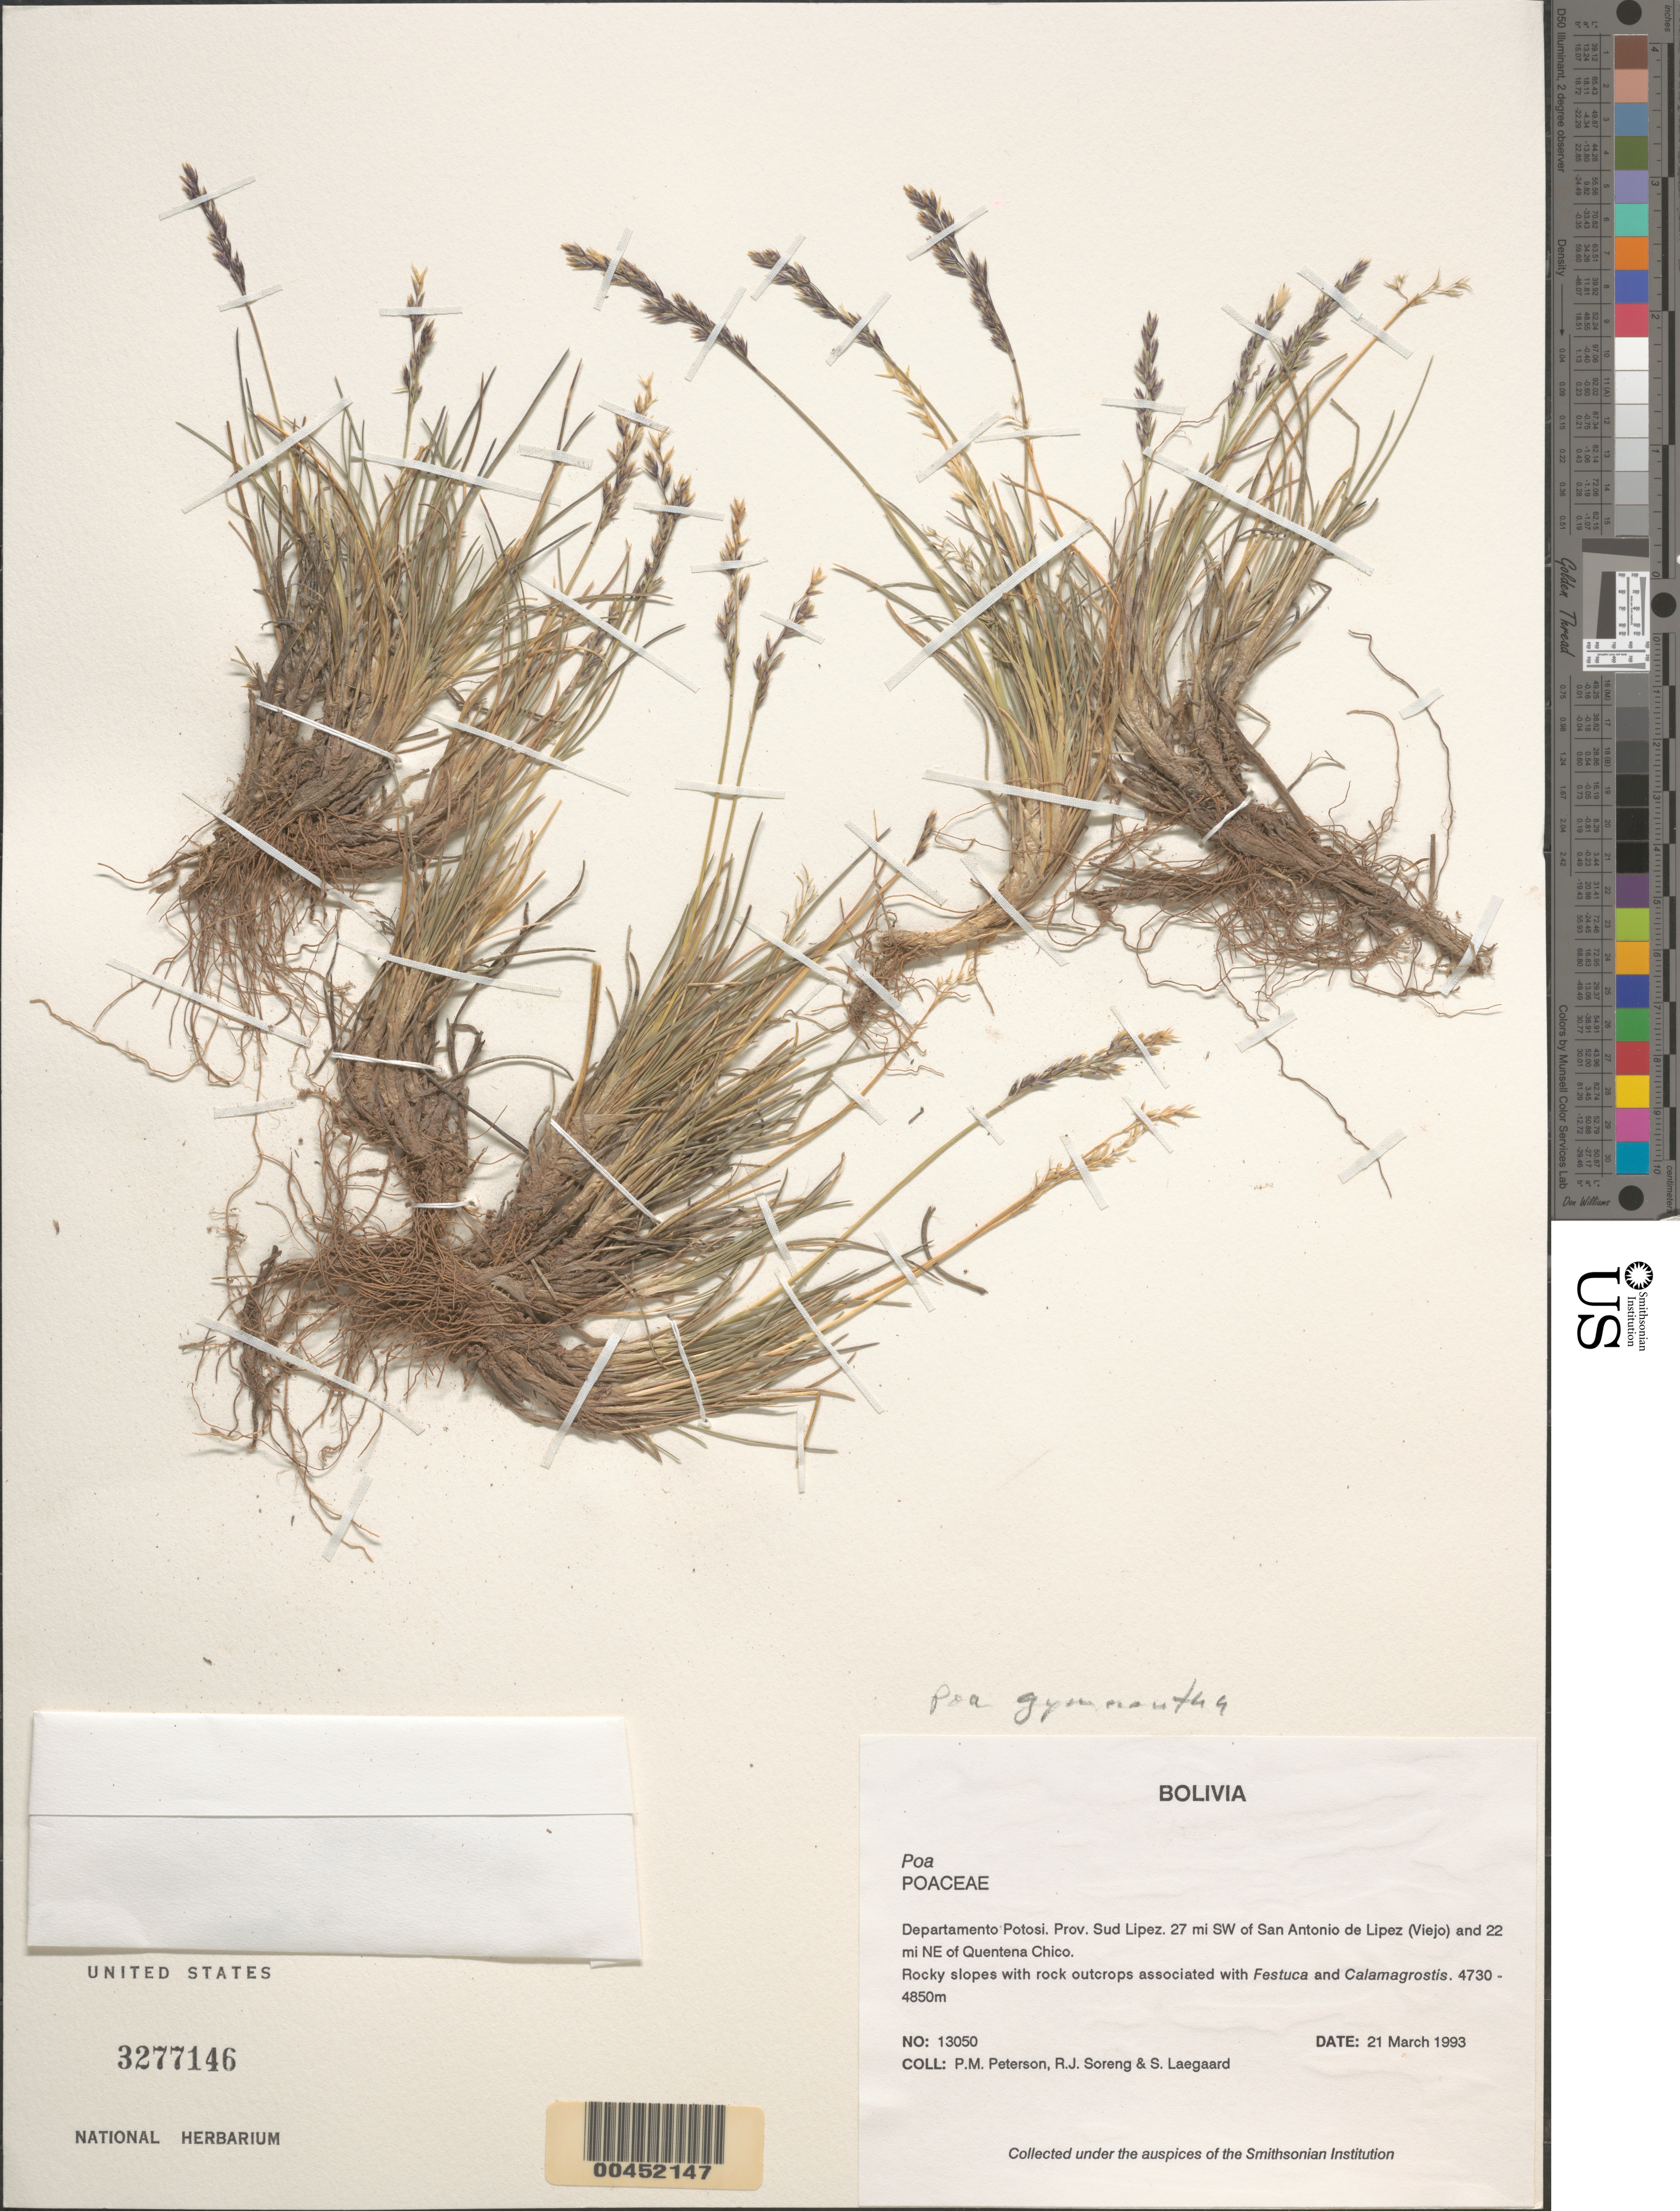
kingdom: Plantae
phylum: Tracheophyta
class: Liliopsida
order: Poales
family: Poaceae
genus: Poa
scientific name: Poa gymnantha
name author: Pilg.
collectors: P. M. Peterson, R. J. Soreng & S. Lægaard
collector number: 13050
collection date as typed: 21 Mar 1993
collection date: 1993-03-21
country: Bolivia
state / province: Potosí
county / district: Sud Lípez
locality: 27 mi SW of San Antonia de Lipez (Viejo) and 22 mi NE of Quentena Chico.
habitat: Rocky slopes with rock outcrops associated with Festuca and Calamagrostis.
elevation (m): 4730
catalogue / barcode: US 3277146